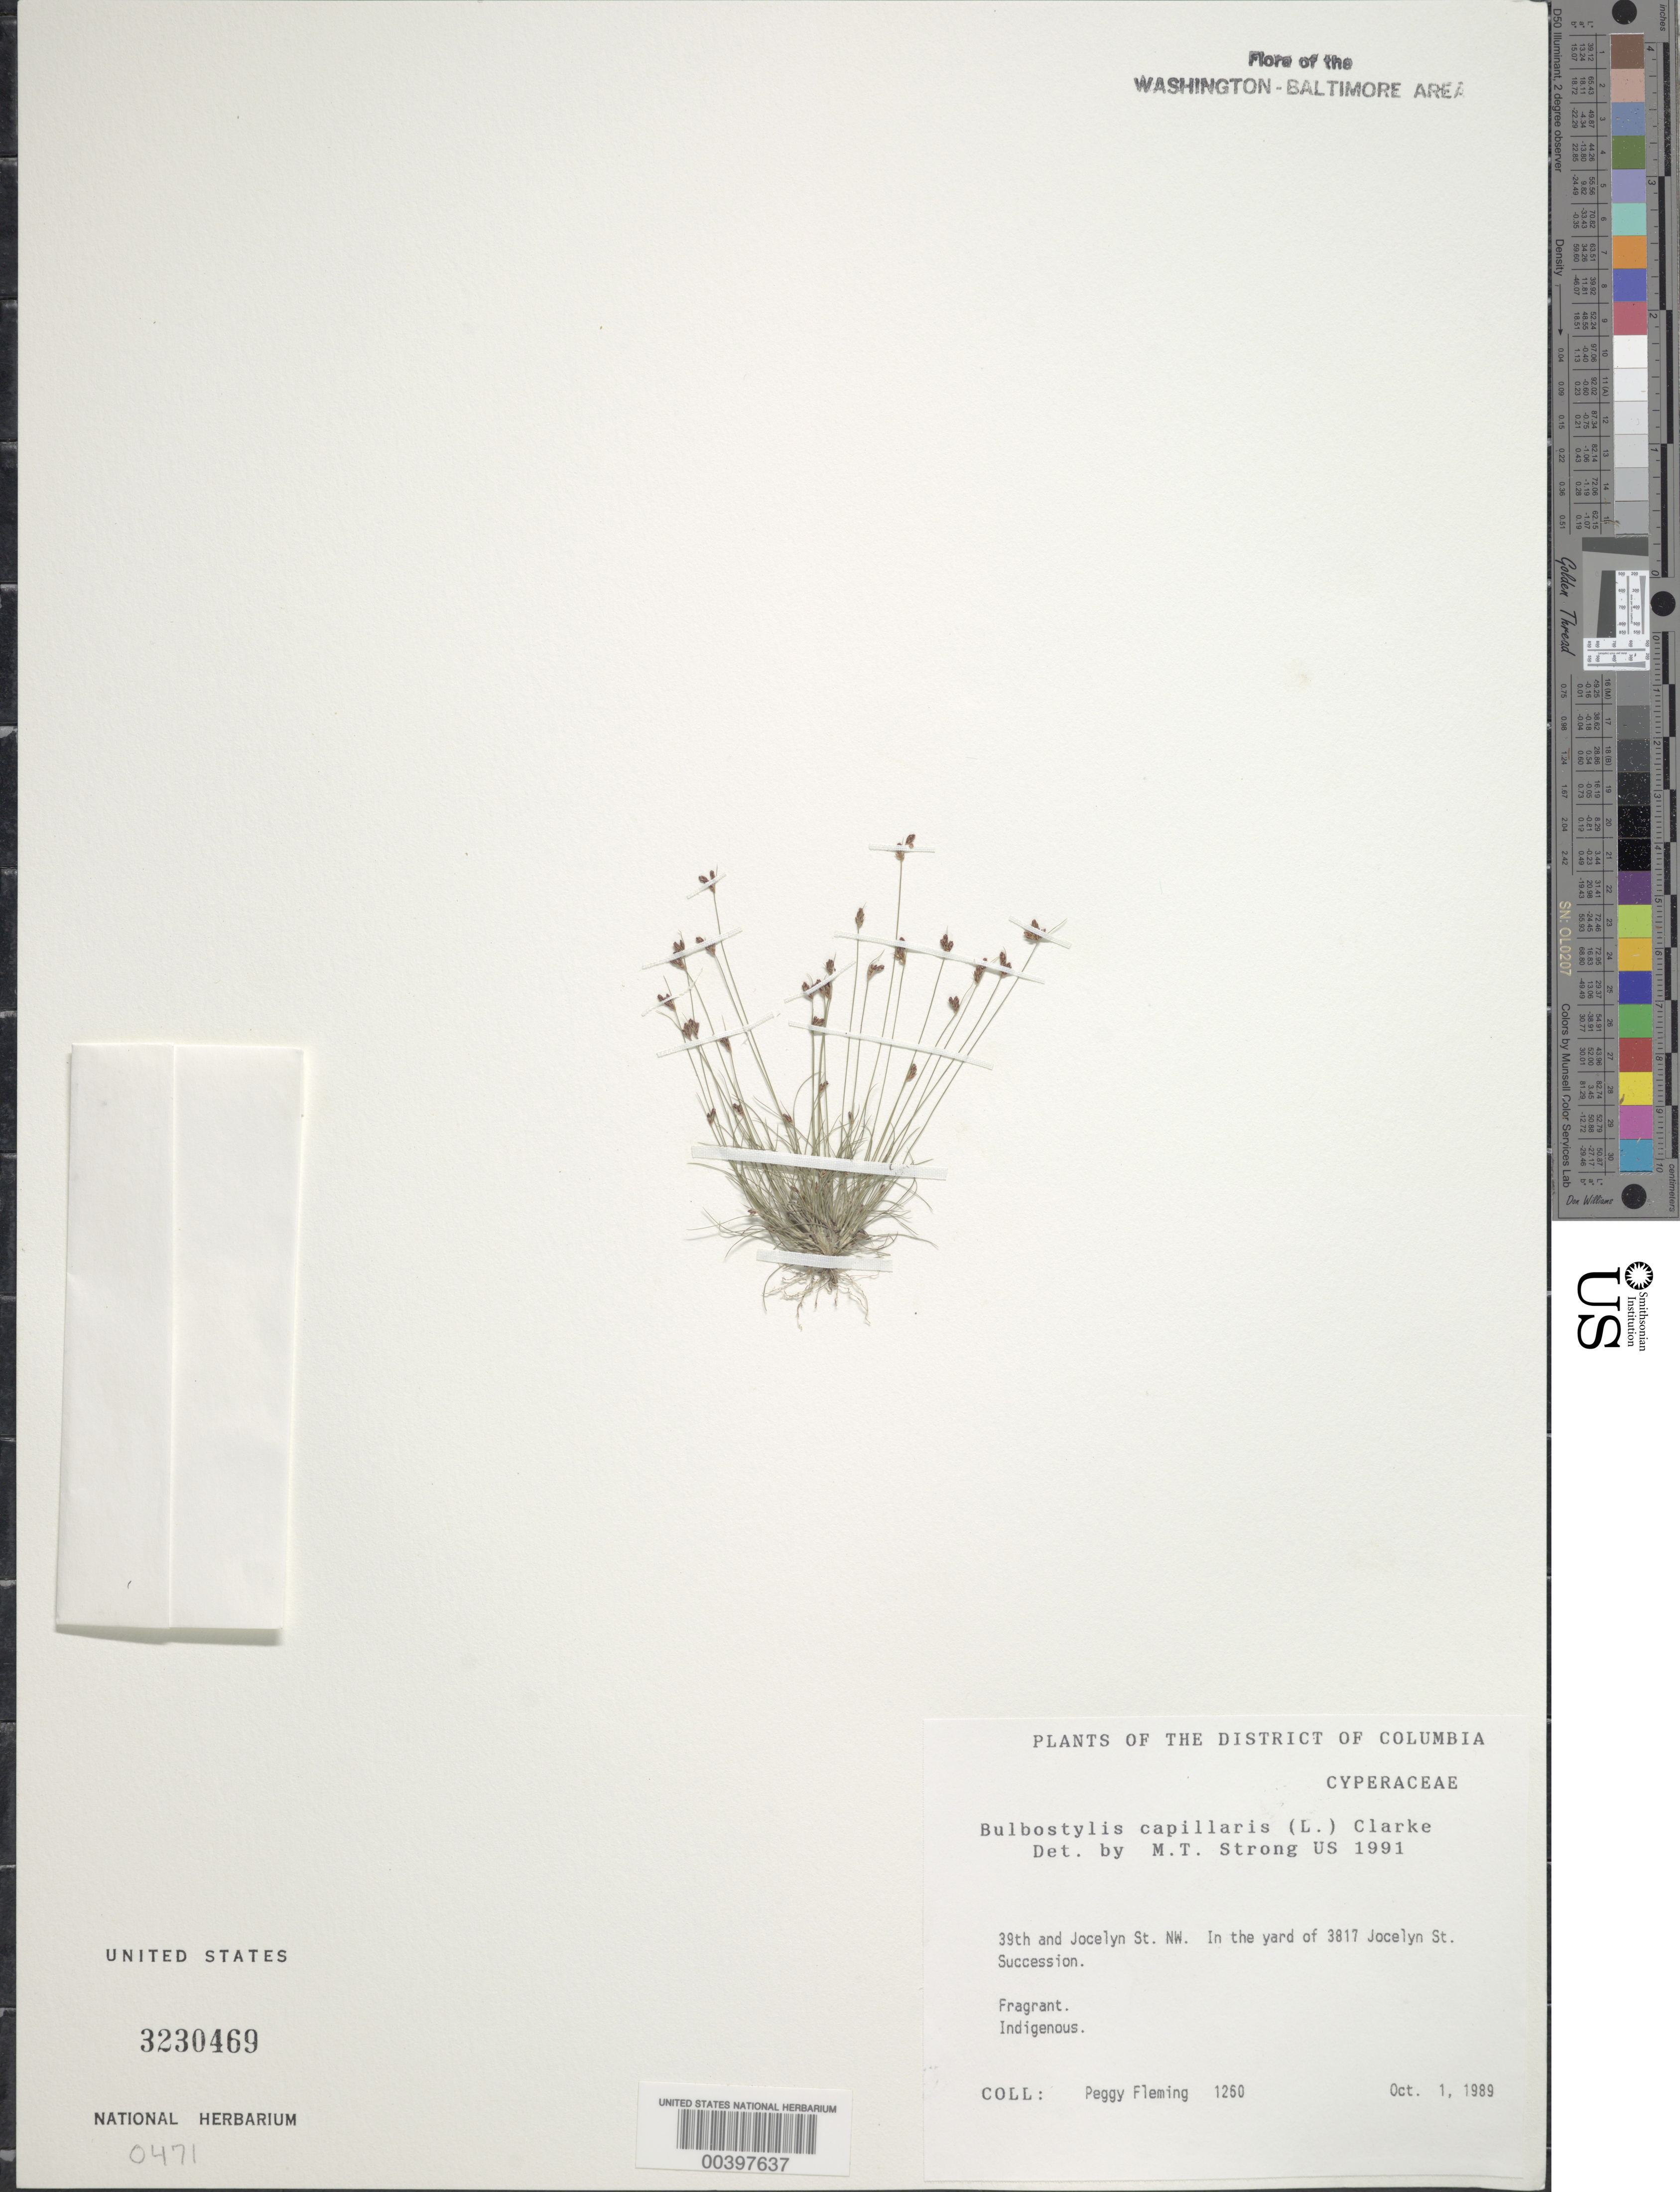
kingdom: Plantae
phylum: Tracheophyta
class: Liliopsida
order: Poales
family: Cyperaceae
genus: Bulbostylis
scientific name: Bulbostylis capillaris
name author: (L.) Kunth ex C.B. Clarke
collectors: P. Fleming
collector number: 1260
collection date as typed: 01 Oct 1989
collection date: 1989-10-01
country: United States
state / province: District of Columbia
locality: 39th and Jocelyn Street, NW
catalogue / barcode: US 3230469